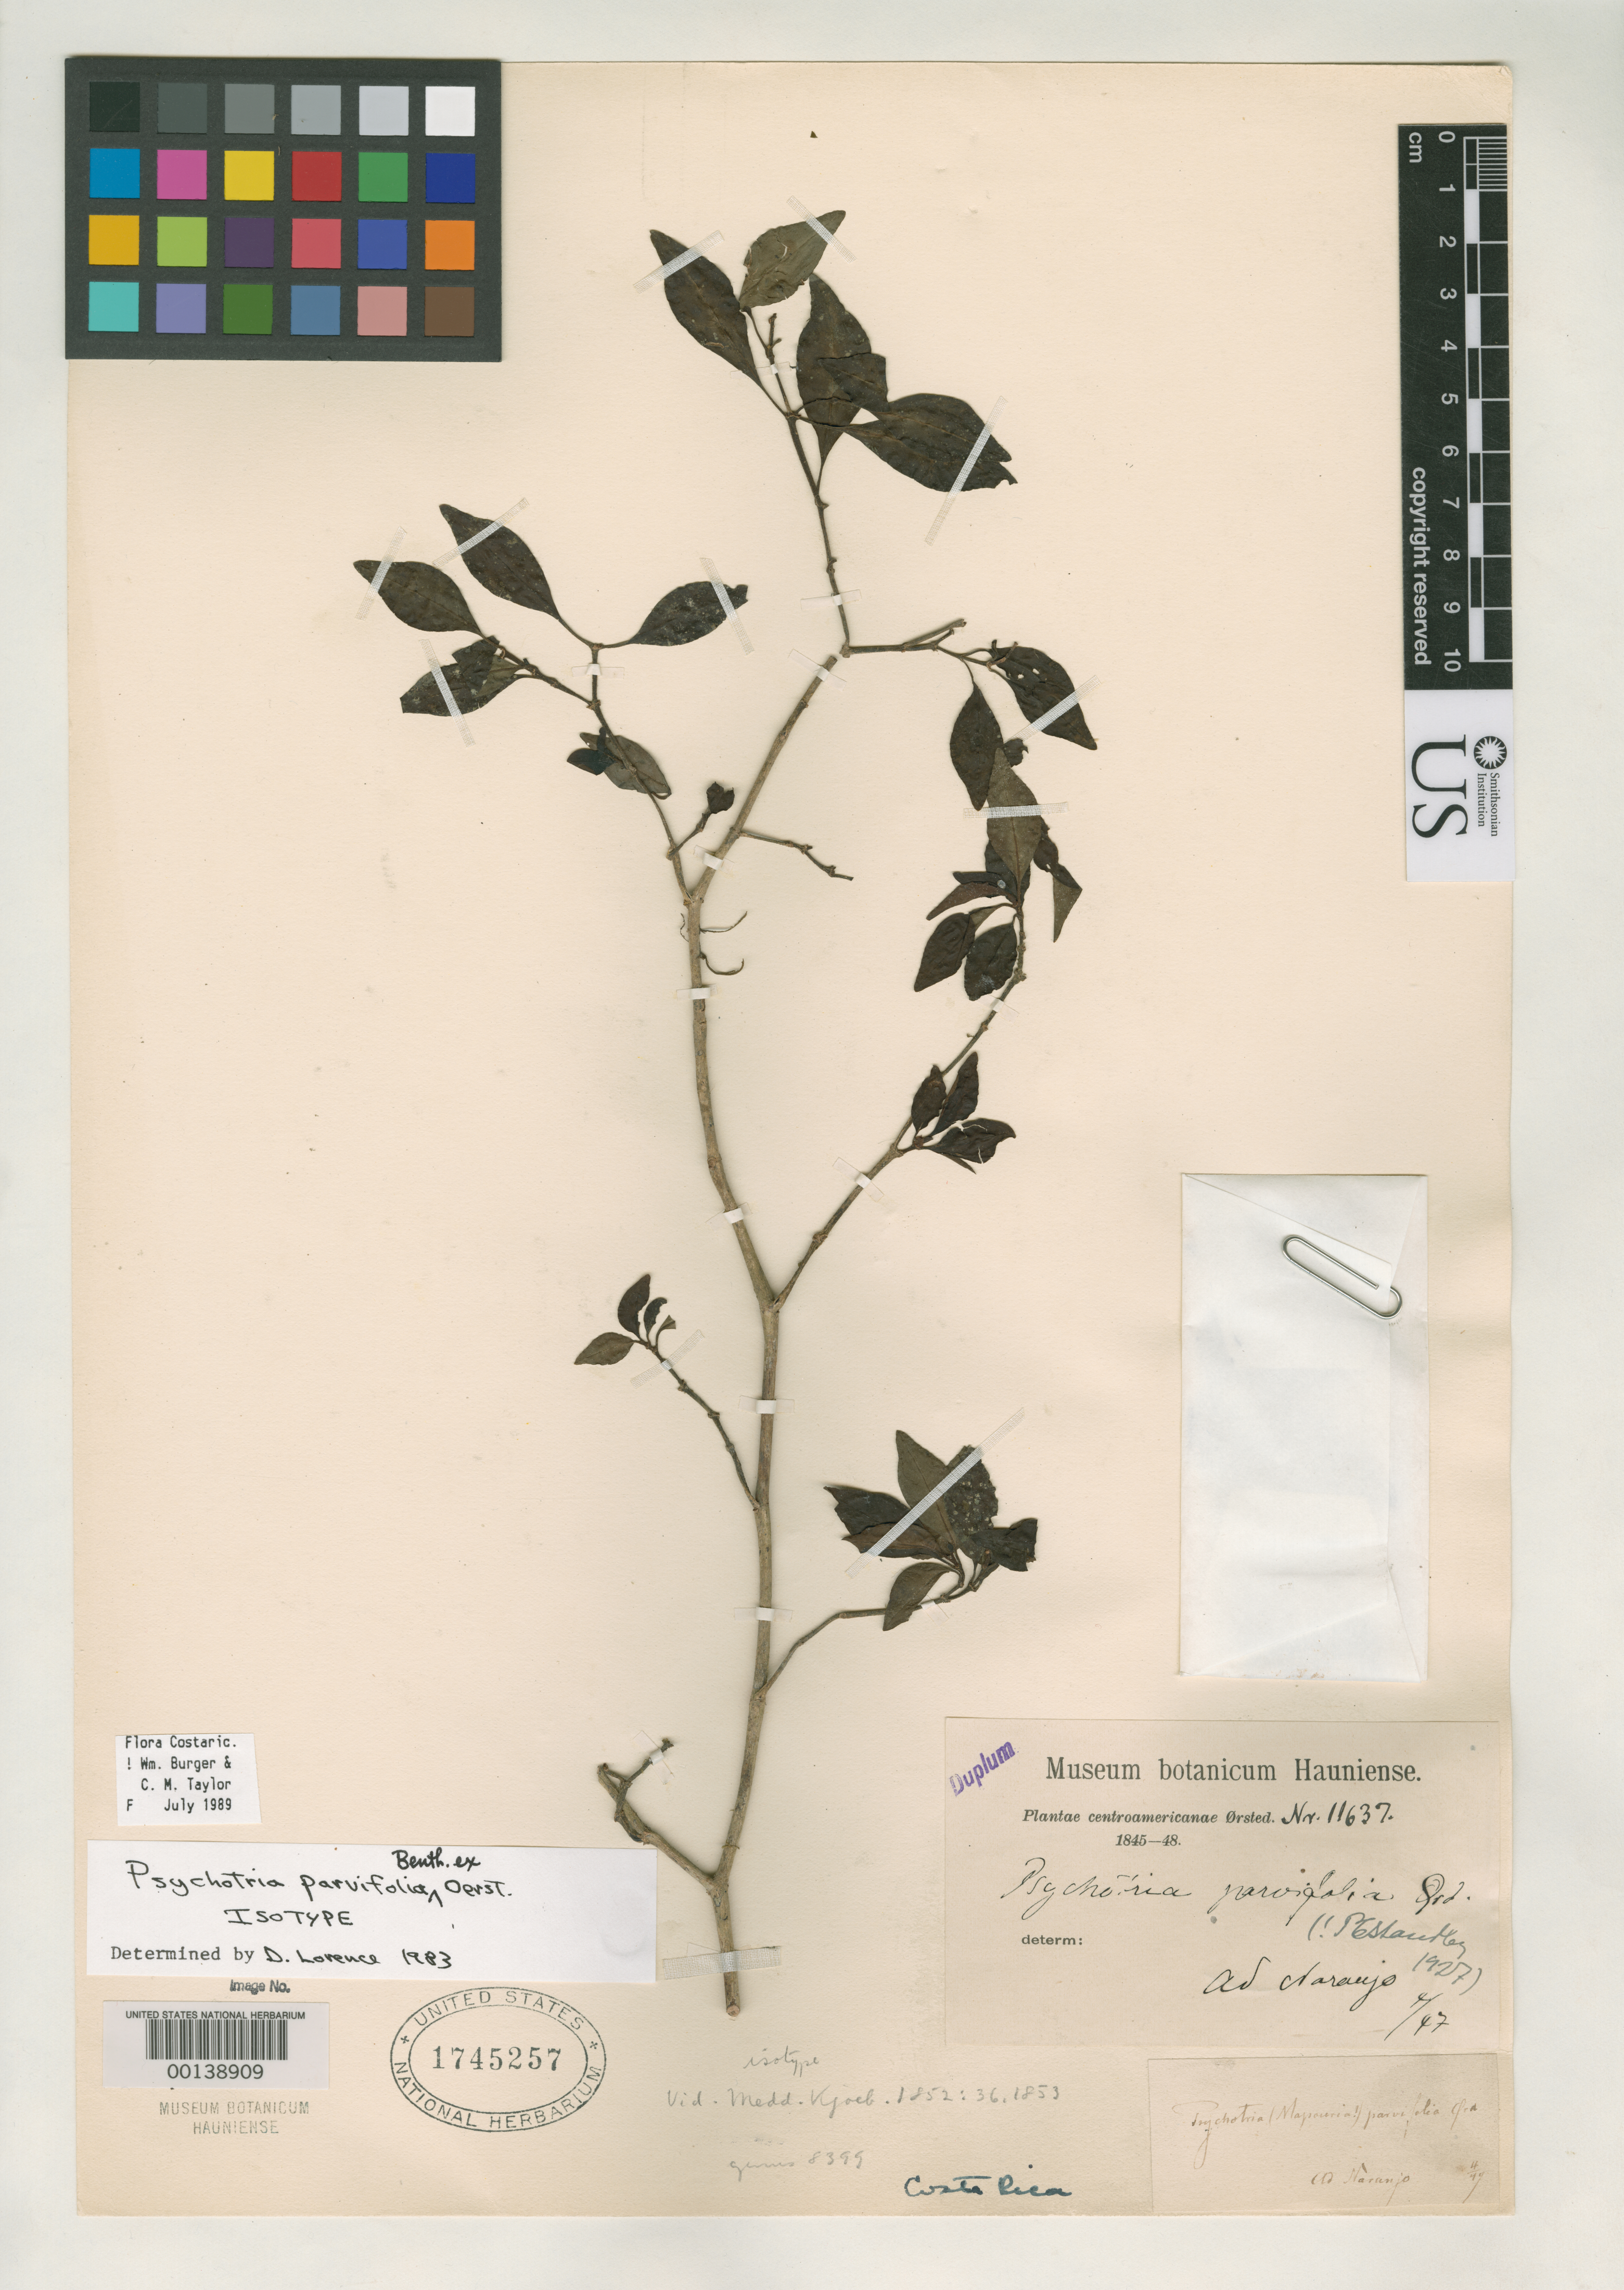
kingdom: Plantae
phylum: Tracheophyta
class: Magnoliopsida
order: Gentianales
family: Rubiaceae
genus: Psychotria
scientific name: Psychotria parvifolia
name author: Benth. ex Oerst.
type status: Isotype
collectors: A. S. Oersted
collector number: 11637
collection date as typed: Apr 1847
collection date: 1847-04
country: Costa Rica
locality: Naranjo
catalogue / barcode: US 1745257